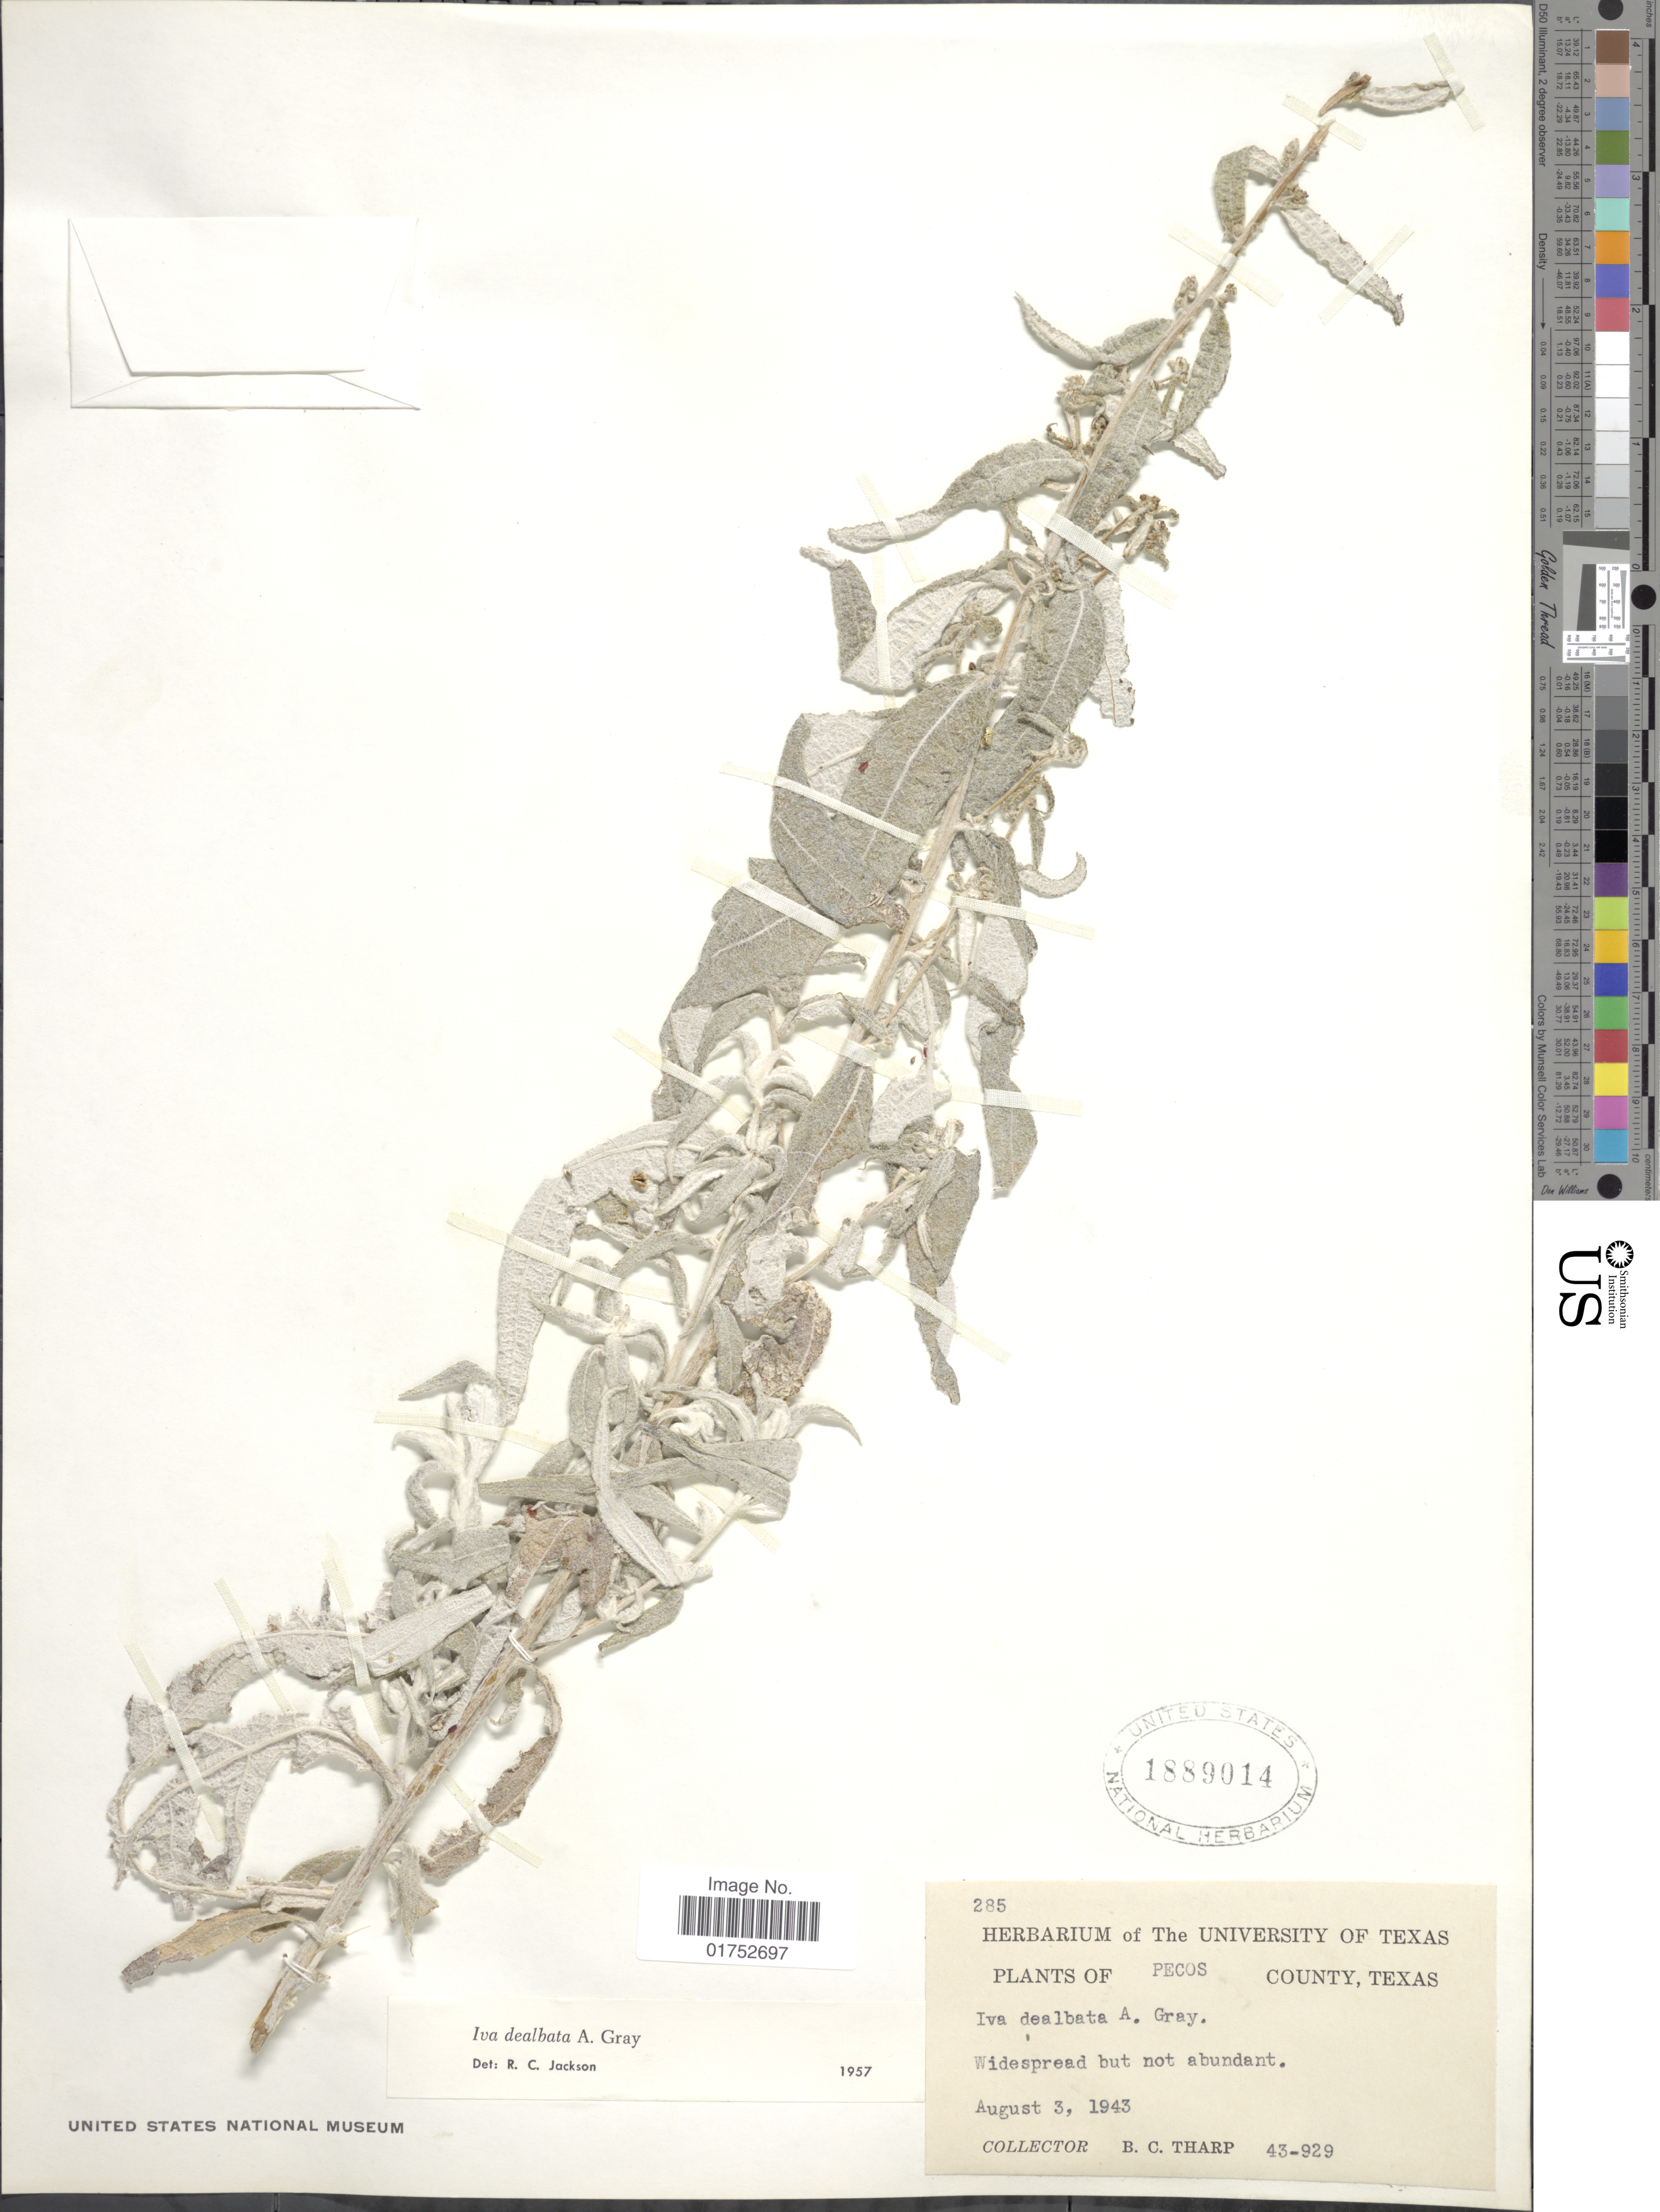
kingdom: Plantae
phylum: Tracheophyta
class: Magnoliopsida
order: Asterales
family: Asteraceae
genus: Iva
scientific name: Iva dealbata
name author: A. Gray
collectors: B. C. Tharp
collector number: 43-929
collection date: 1943-08-03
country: United States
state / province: Texas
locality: Pecos County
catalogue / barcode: US 1889014